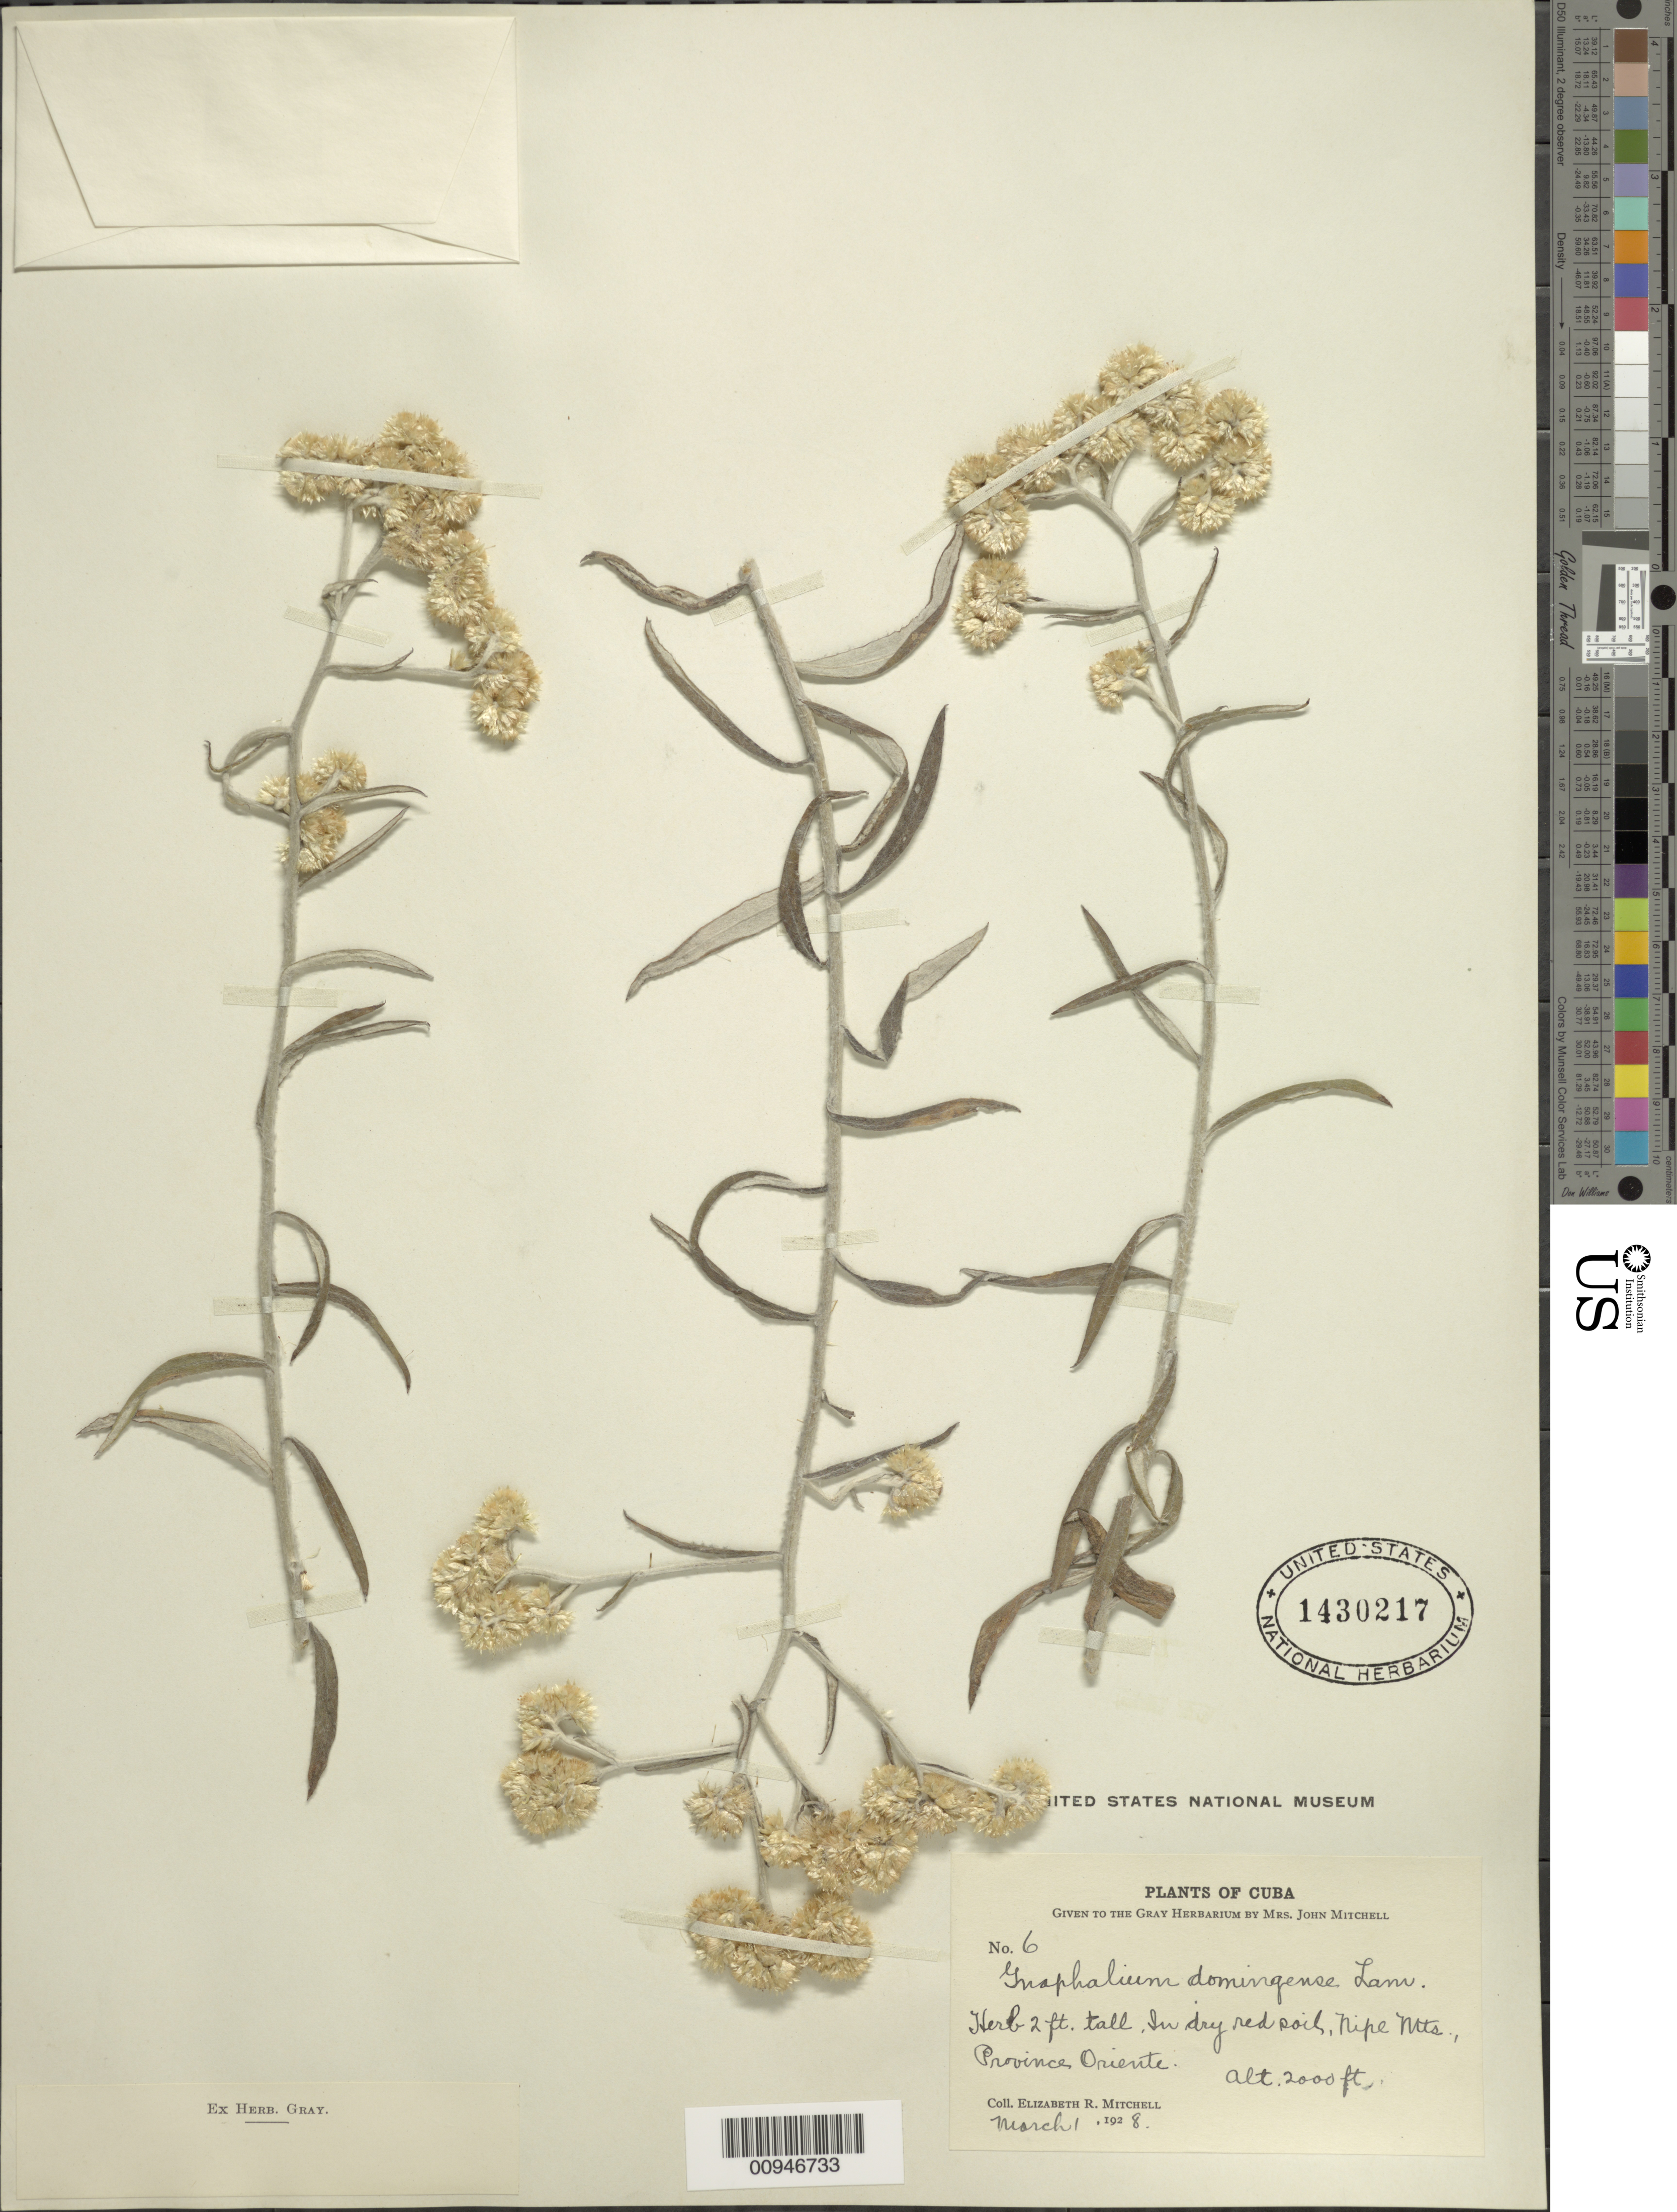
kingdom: Plantae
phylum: Tracheophyta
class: Magnoliopsida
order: Asterales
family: Asteraceae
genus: Pseudognaphalium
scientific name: Pseudognaphalium attenuatum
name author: (DC.) Anderb.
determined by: Nesom, Guy L.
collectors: E. Mitchell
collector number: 6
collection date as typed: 01 Mar 1928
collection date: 1928-03-01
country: Cuba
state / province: Holguín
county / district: Dry forest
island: Cuba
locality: Nipe Mountains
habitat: In dry red soil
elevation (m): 610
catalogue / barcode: US 1430217